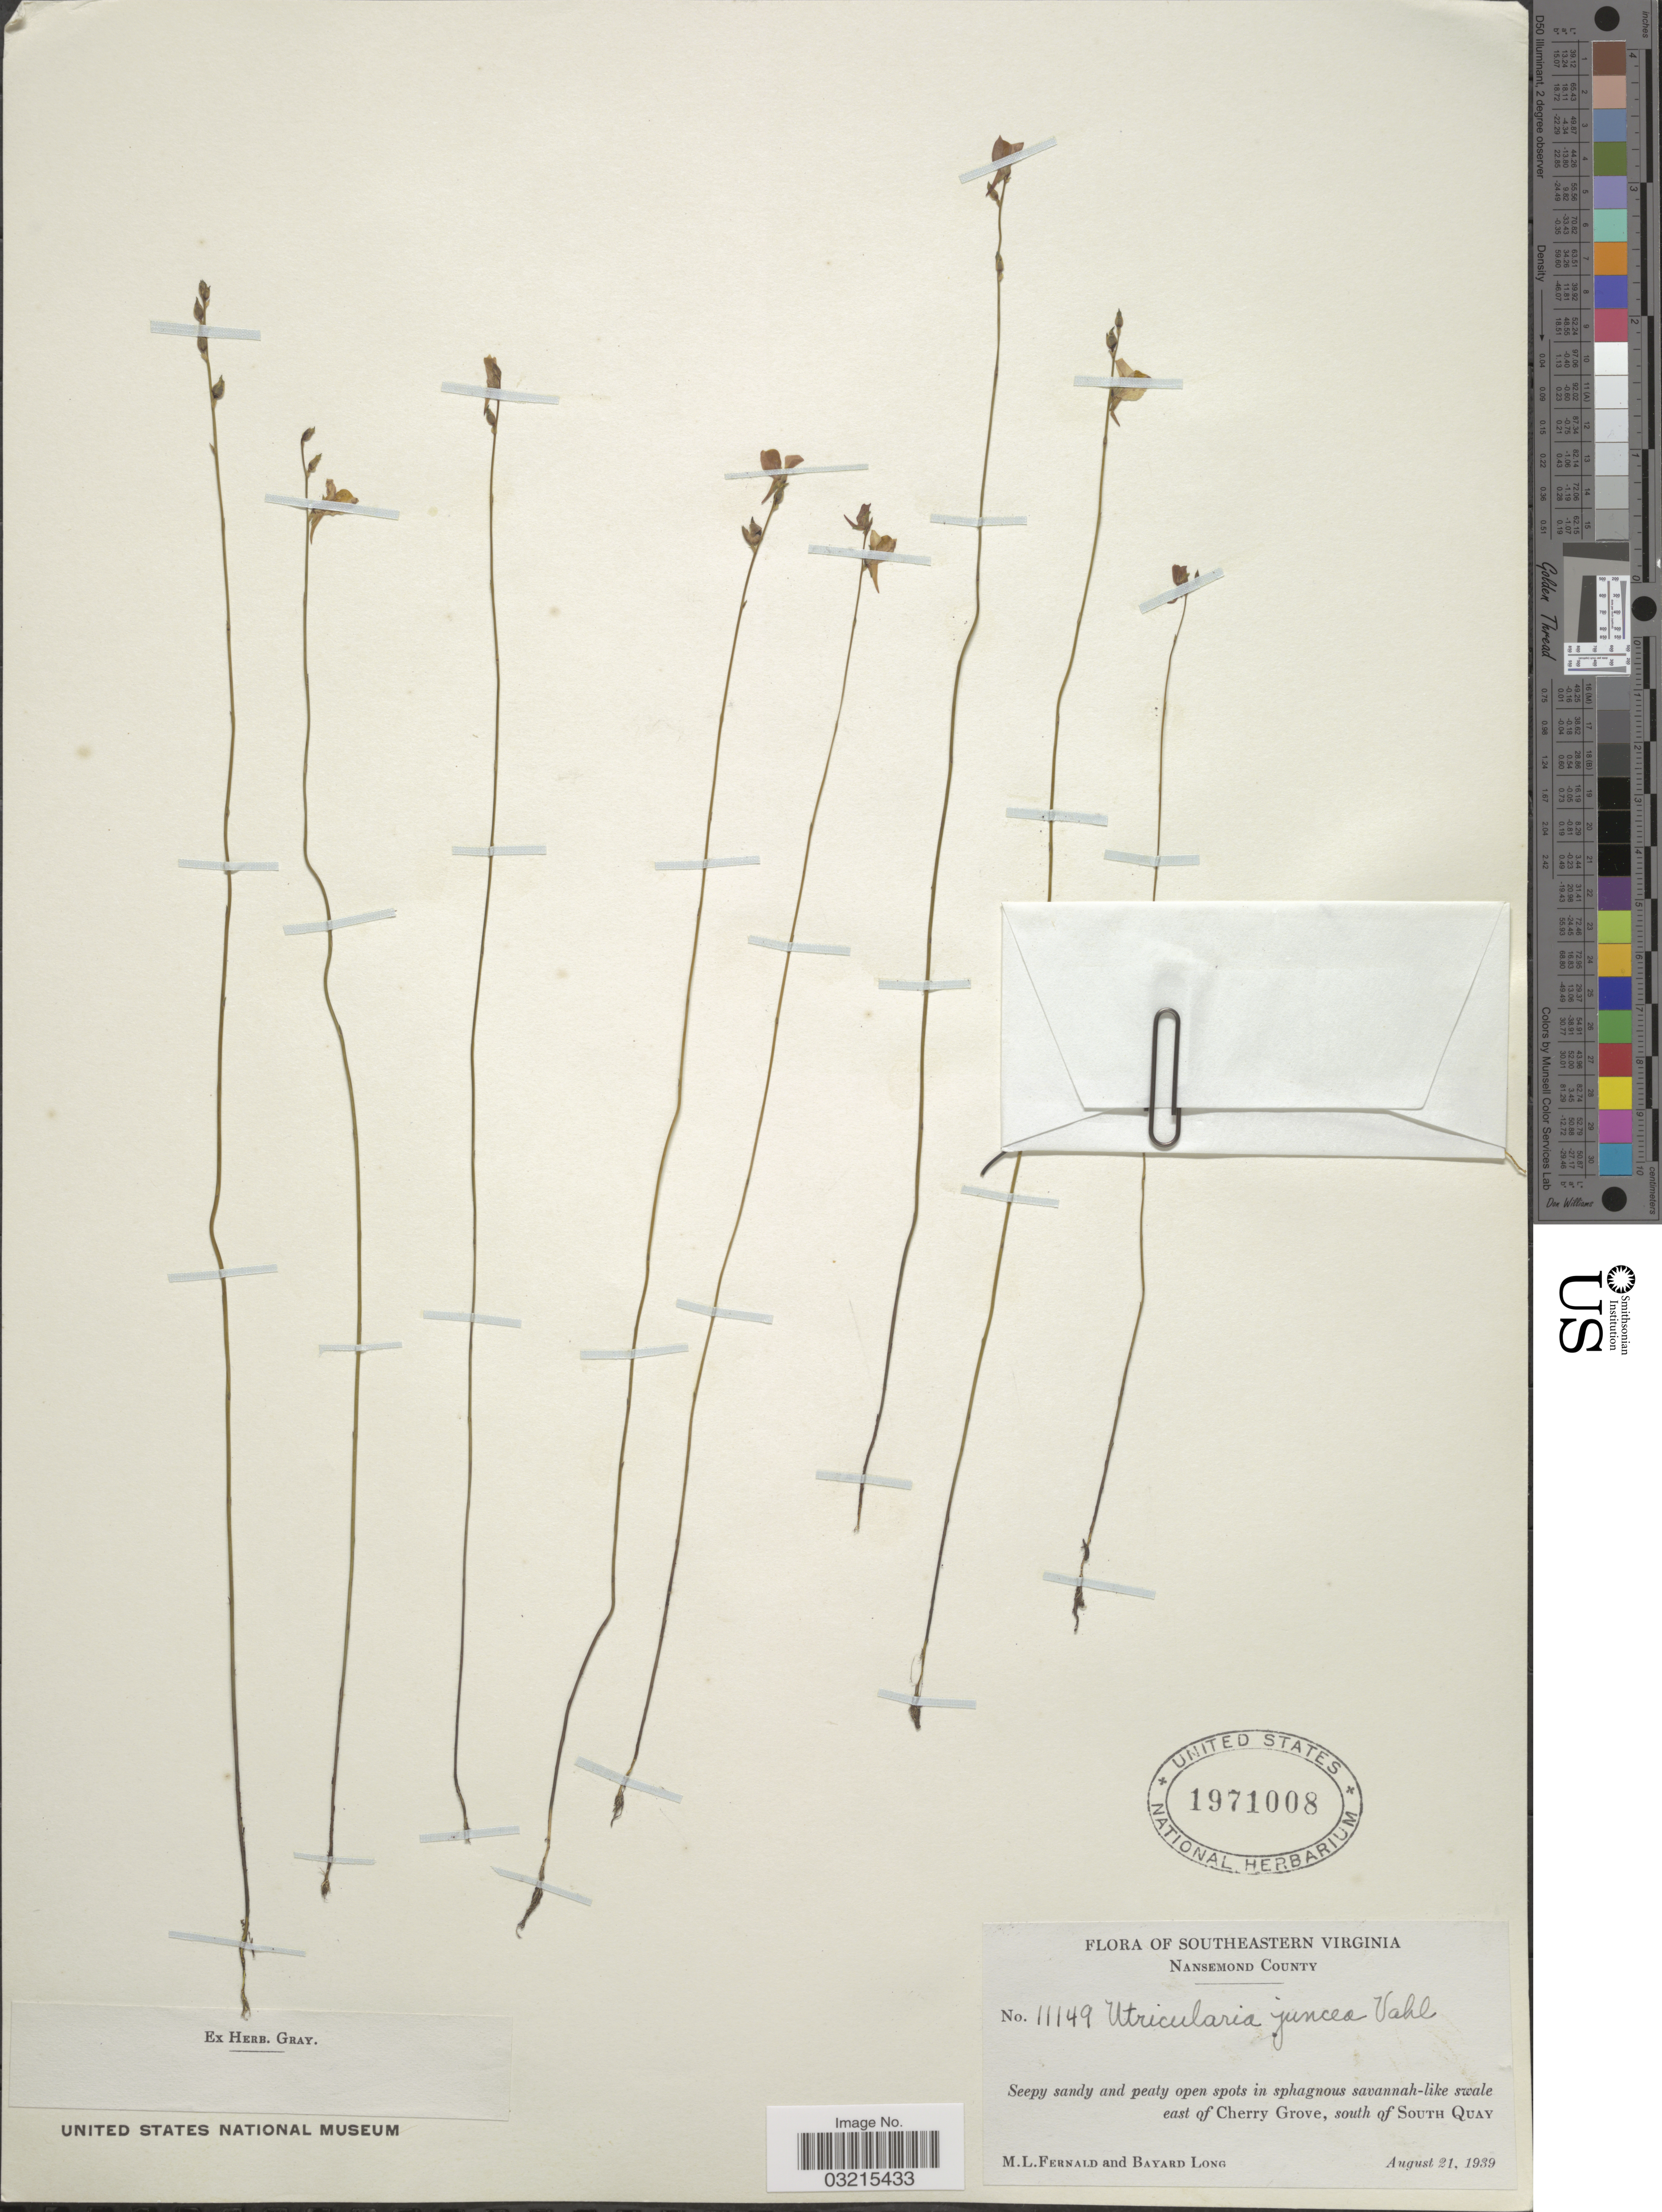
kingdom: Plantae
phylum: Tracheophyta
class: Magnoliopsida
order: Lamiales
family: Lentibulariaceae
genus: Utricularia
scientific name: Utricularia juncea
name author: Vahl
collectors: M. L. Fernald & B. Long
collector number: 11149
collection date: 1939-08-21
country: United States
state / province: Virginia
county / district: City of Suffolk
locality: Southeastern Virginia. Nansemond County. Seepy sandy and peaty open spots in sphagnous savannah-like swale east of Cherry Grove, south of South Quay.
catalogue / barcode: US 1971008